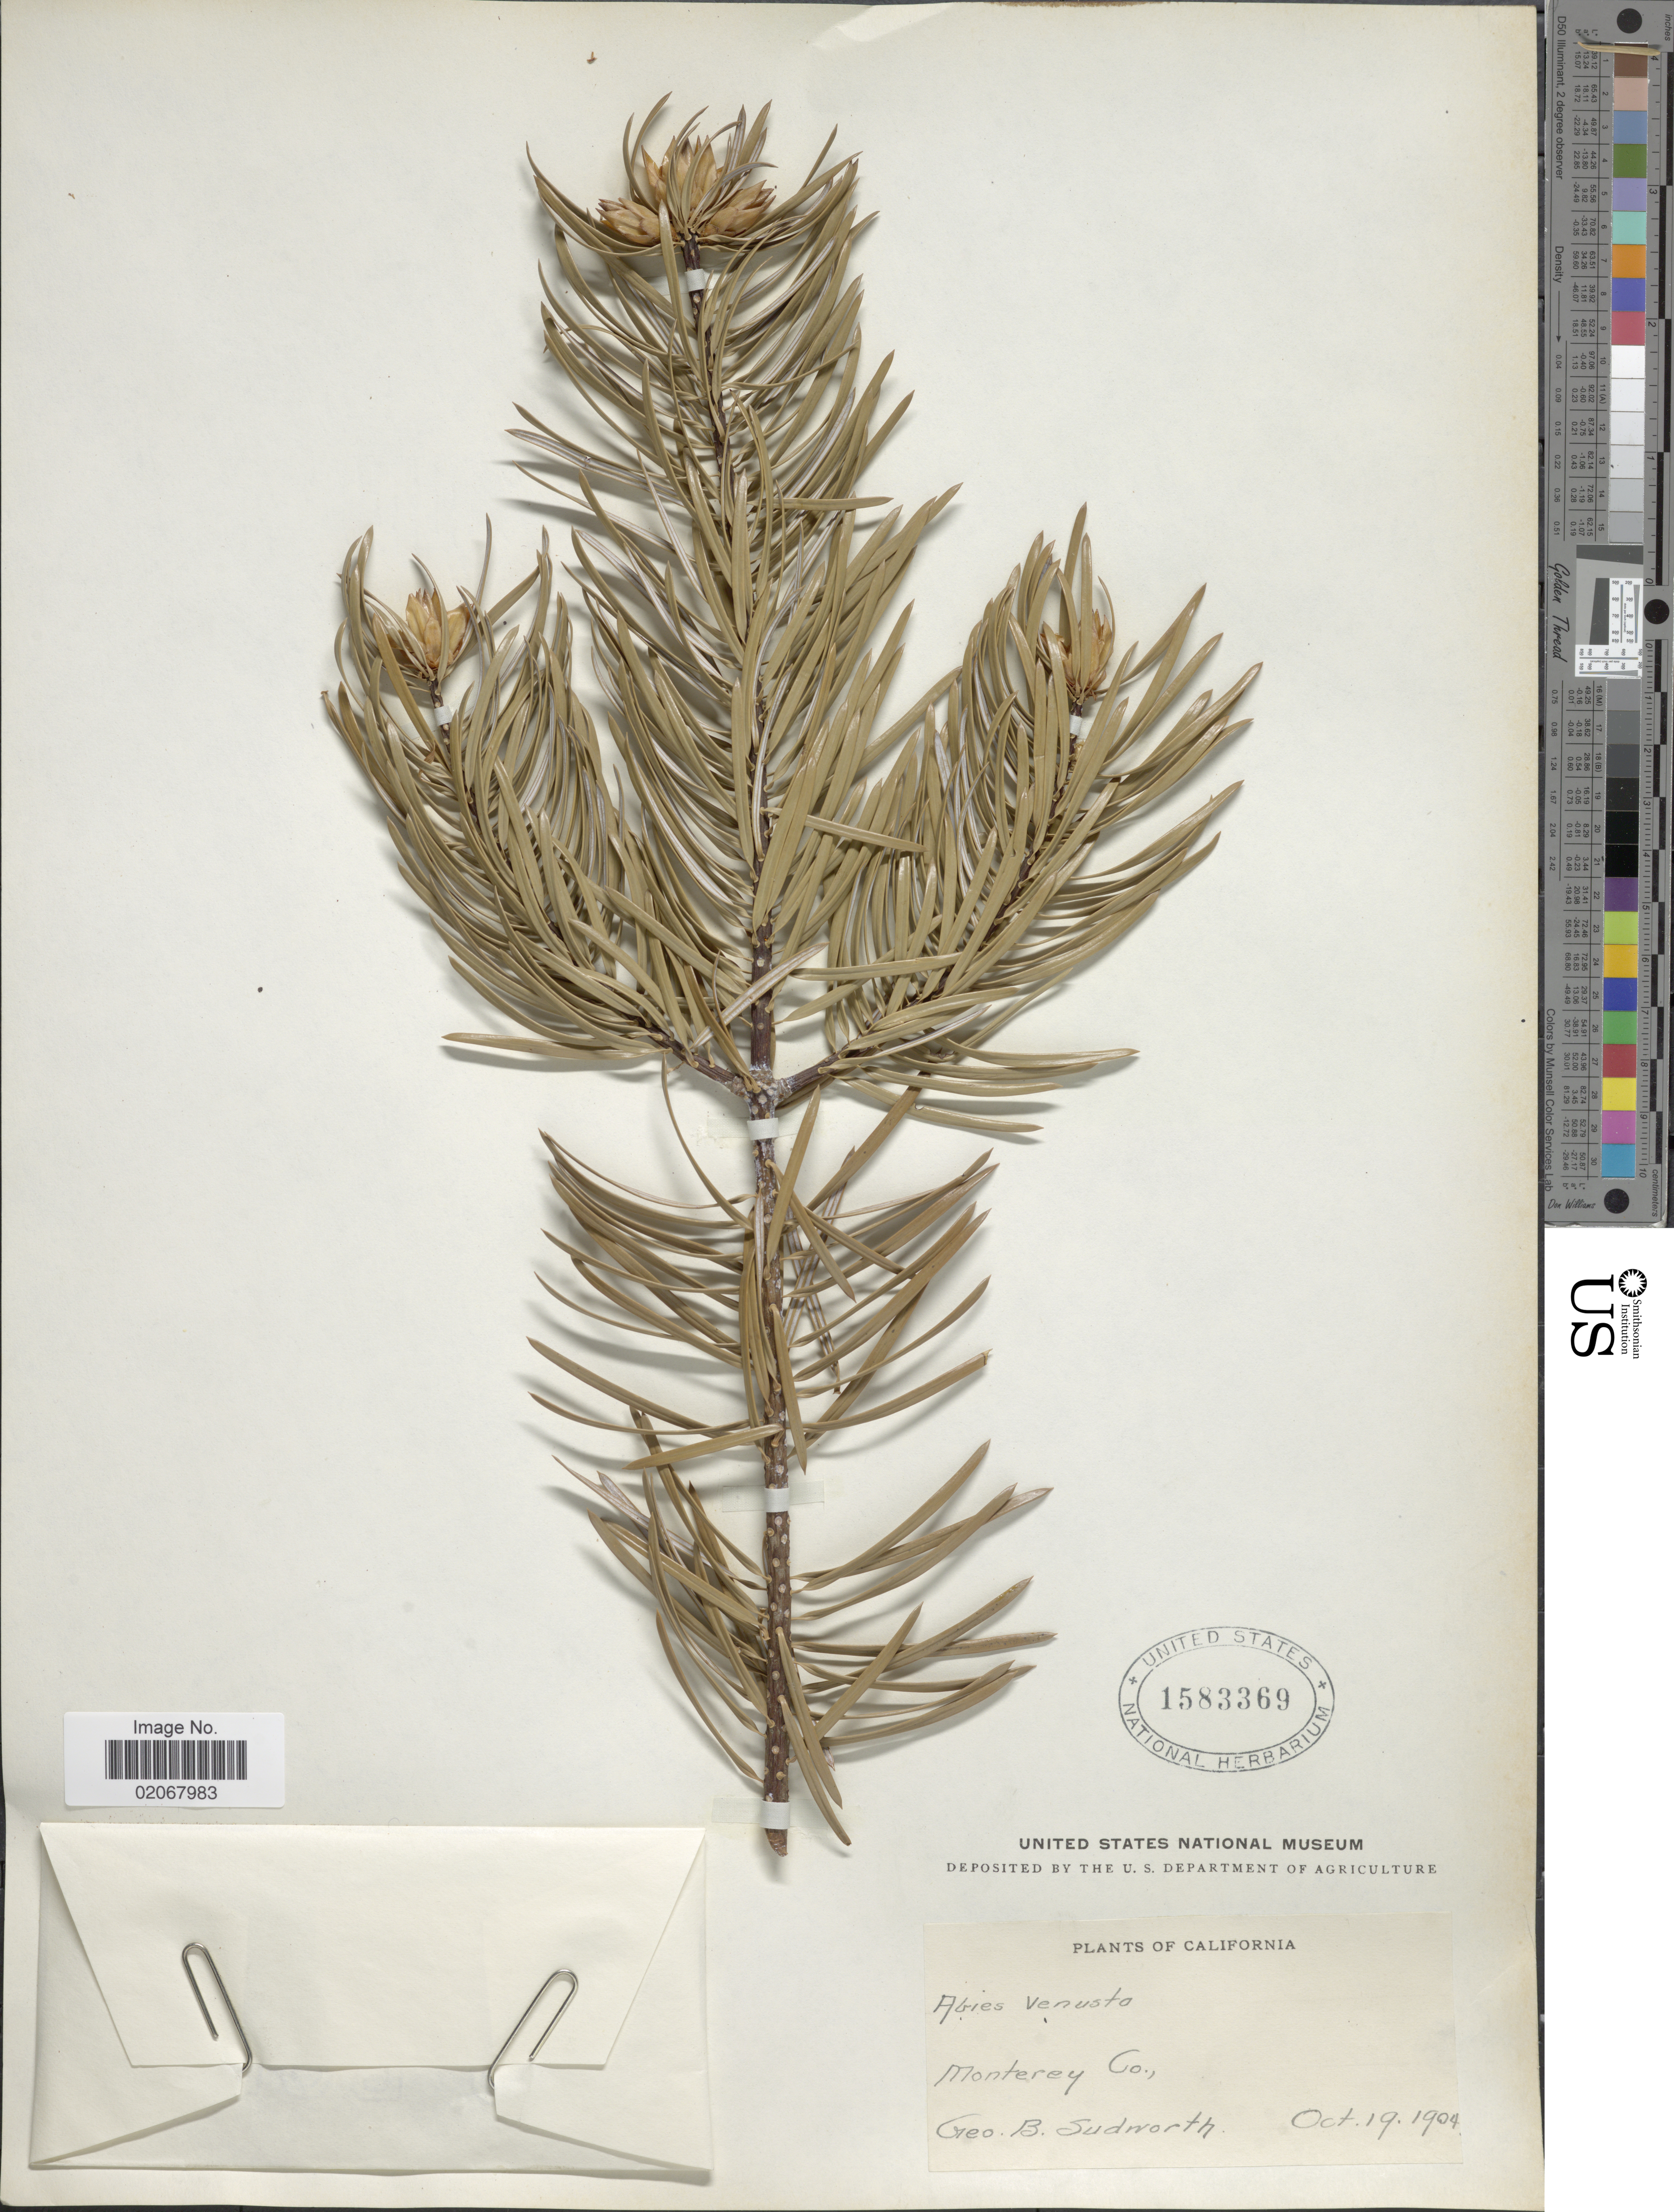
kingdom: Plantae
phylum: Tracheophyta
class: Pinopsida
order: Pinales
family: Pinaceae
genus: Abies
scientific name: Abies bracteata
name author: (D. Don) Poit.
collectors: G. B. Sudworth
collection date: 1904-10-19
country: United States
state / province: California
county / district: Monterey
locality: Monterey County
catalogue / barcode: US 1583369